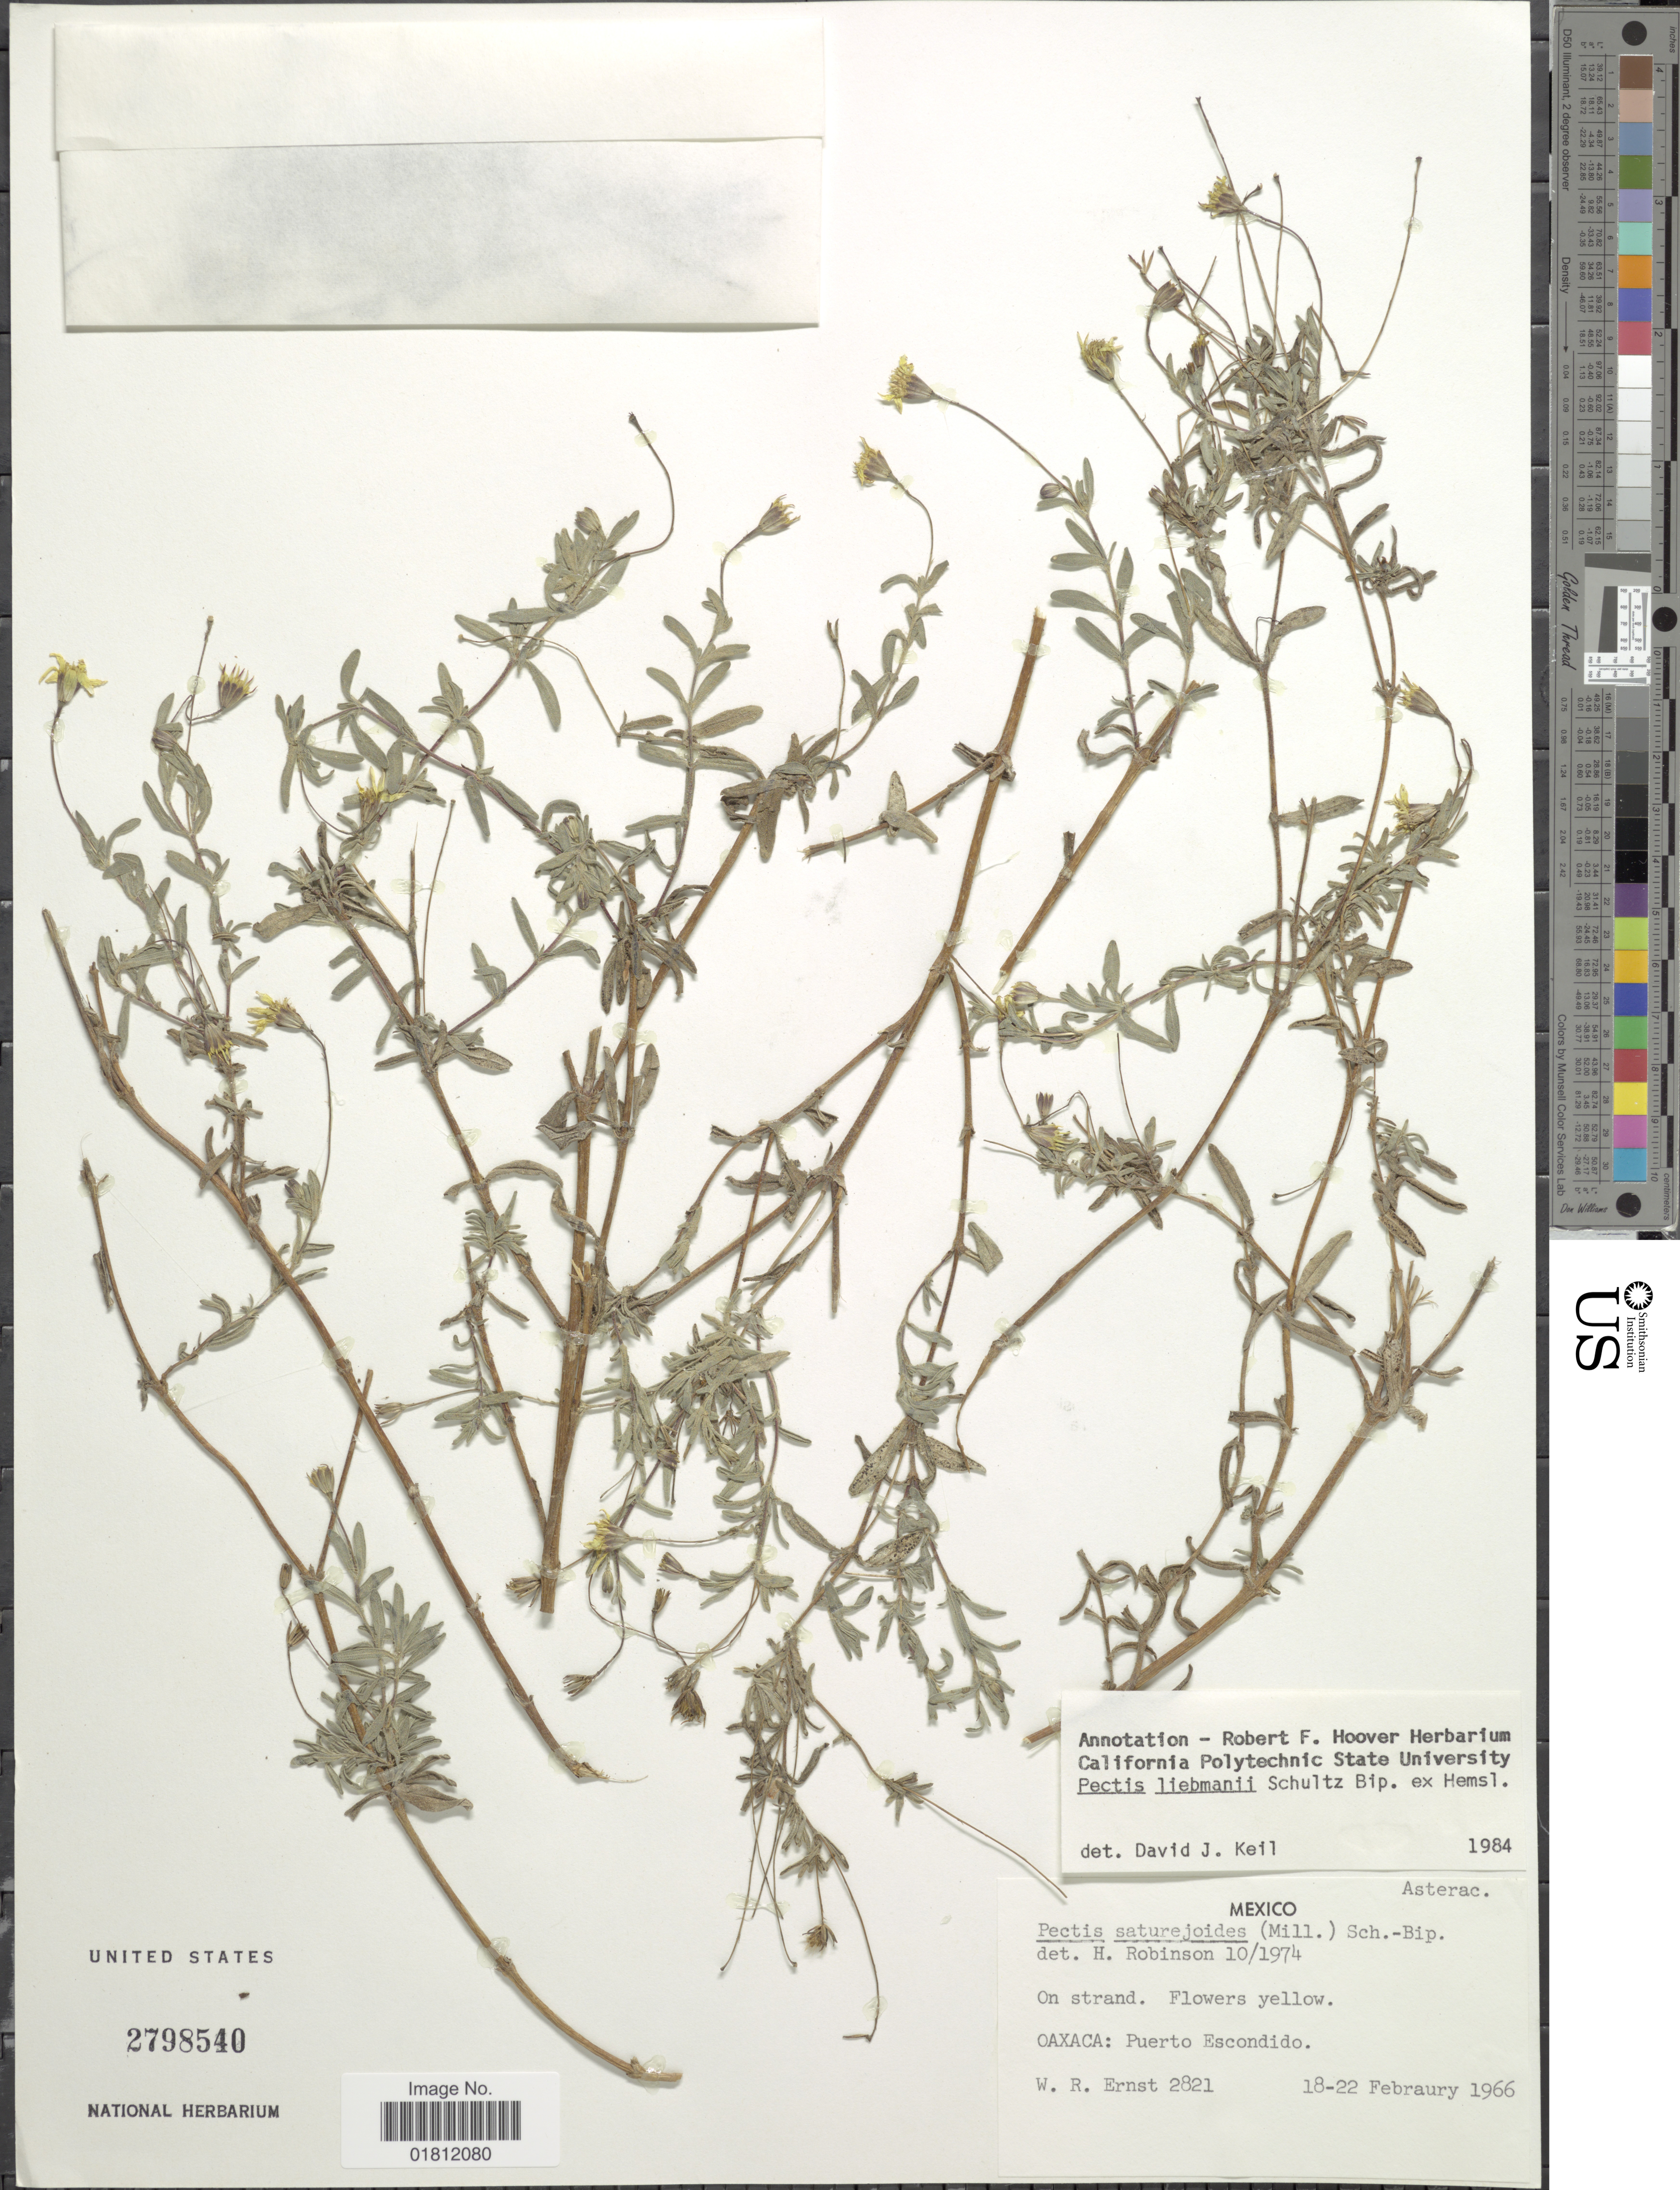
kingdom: Plantae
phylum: Tracheophyta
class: Magnoliopsida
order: Asterales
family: Asteraceae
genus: Pectis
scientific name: Pectis saturejoides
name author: (Mill.) Sch. Bip.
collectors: W. R. Ernst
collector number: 2821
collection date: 1966-02-18/1966-02-22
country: Mexico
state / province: Oaxaca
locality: Oaxaca: Puero Escondido.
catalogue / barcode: US 2798540